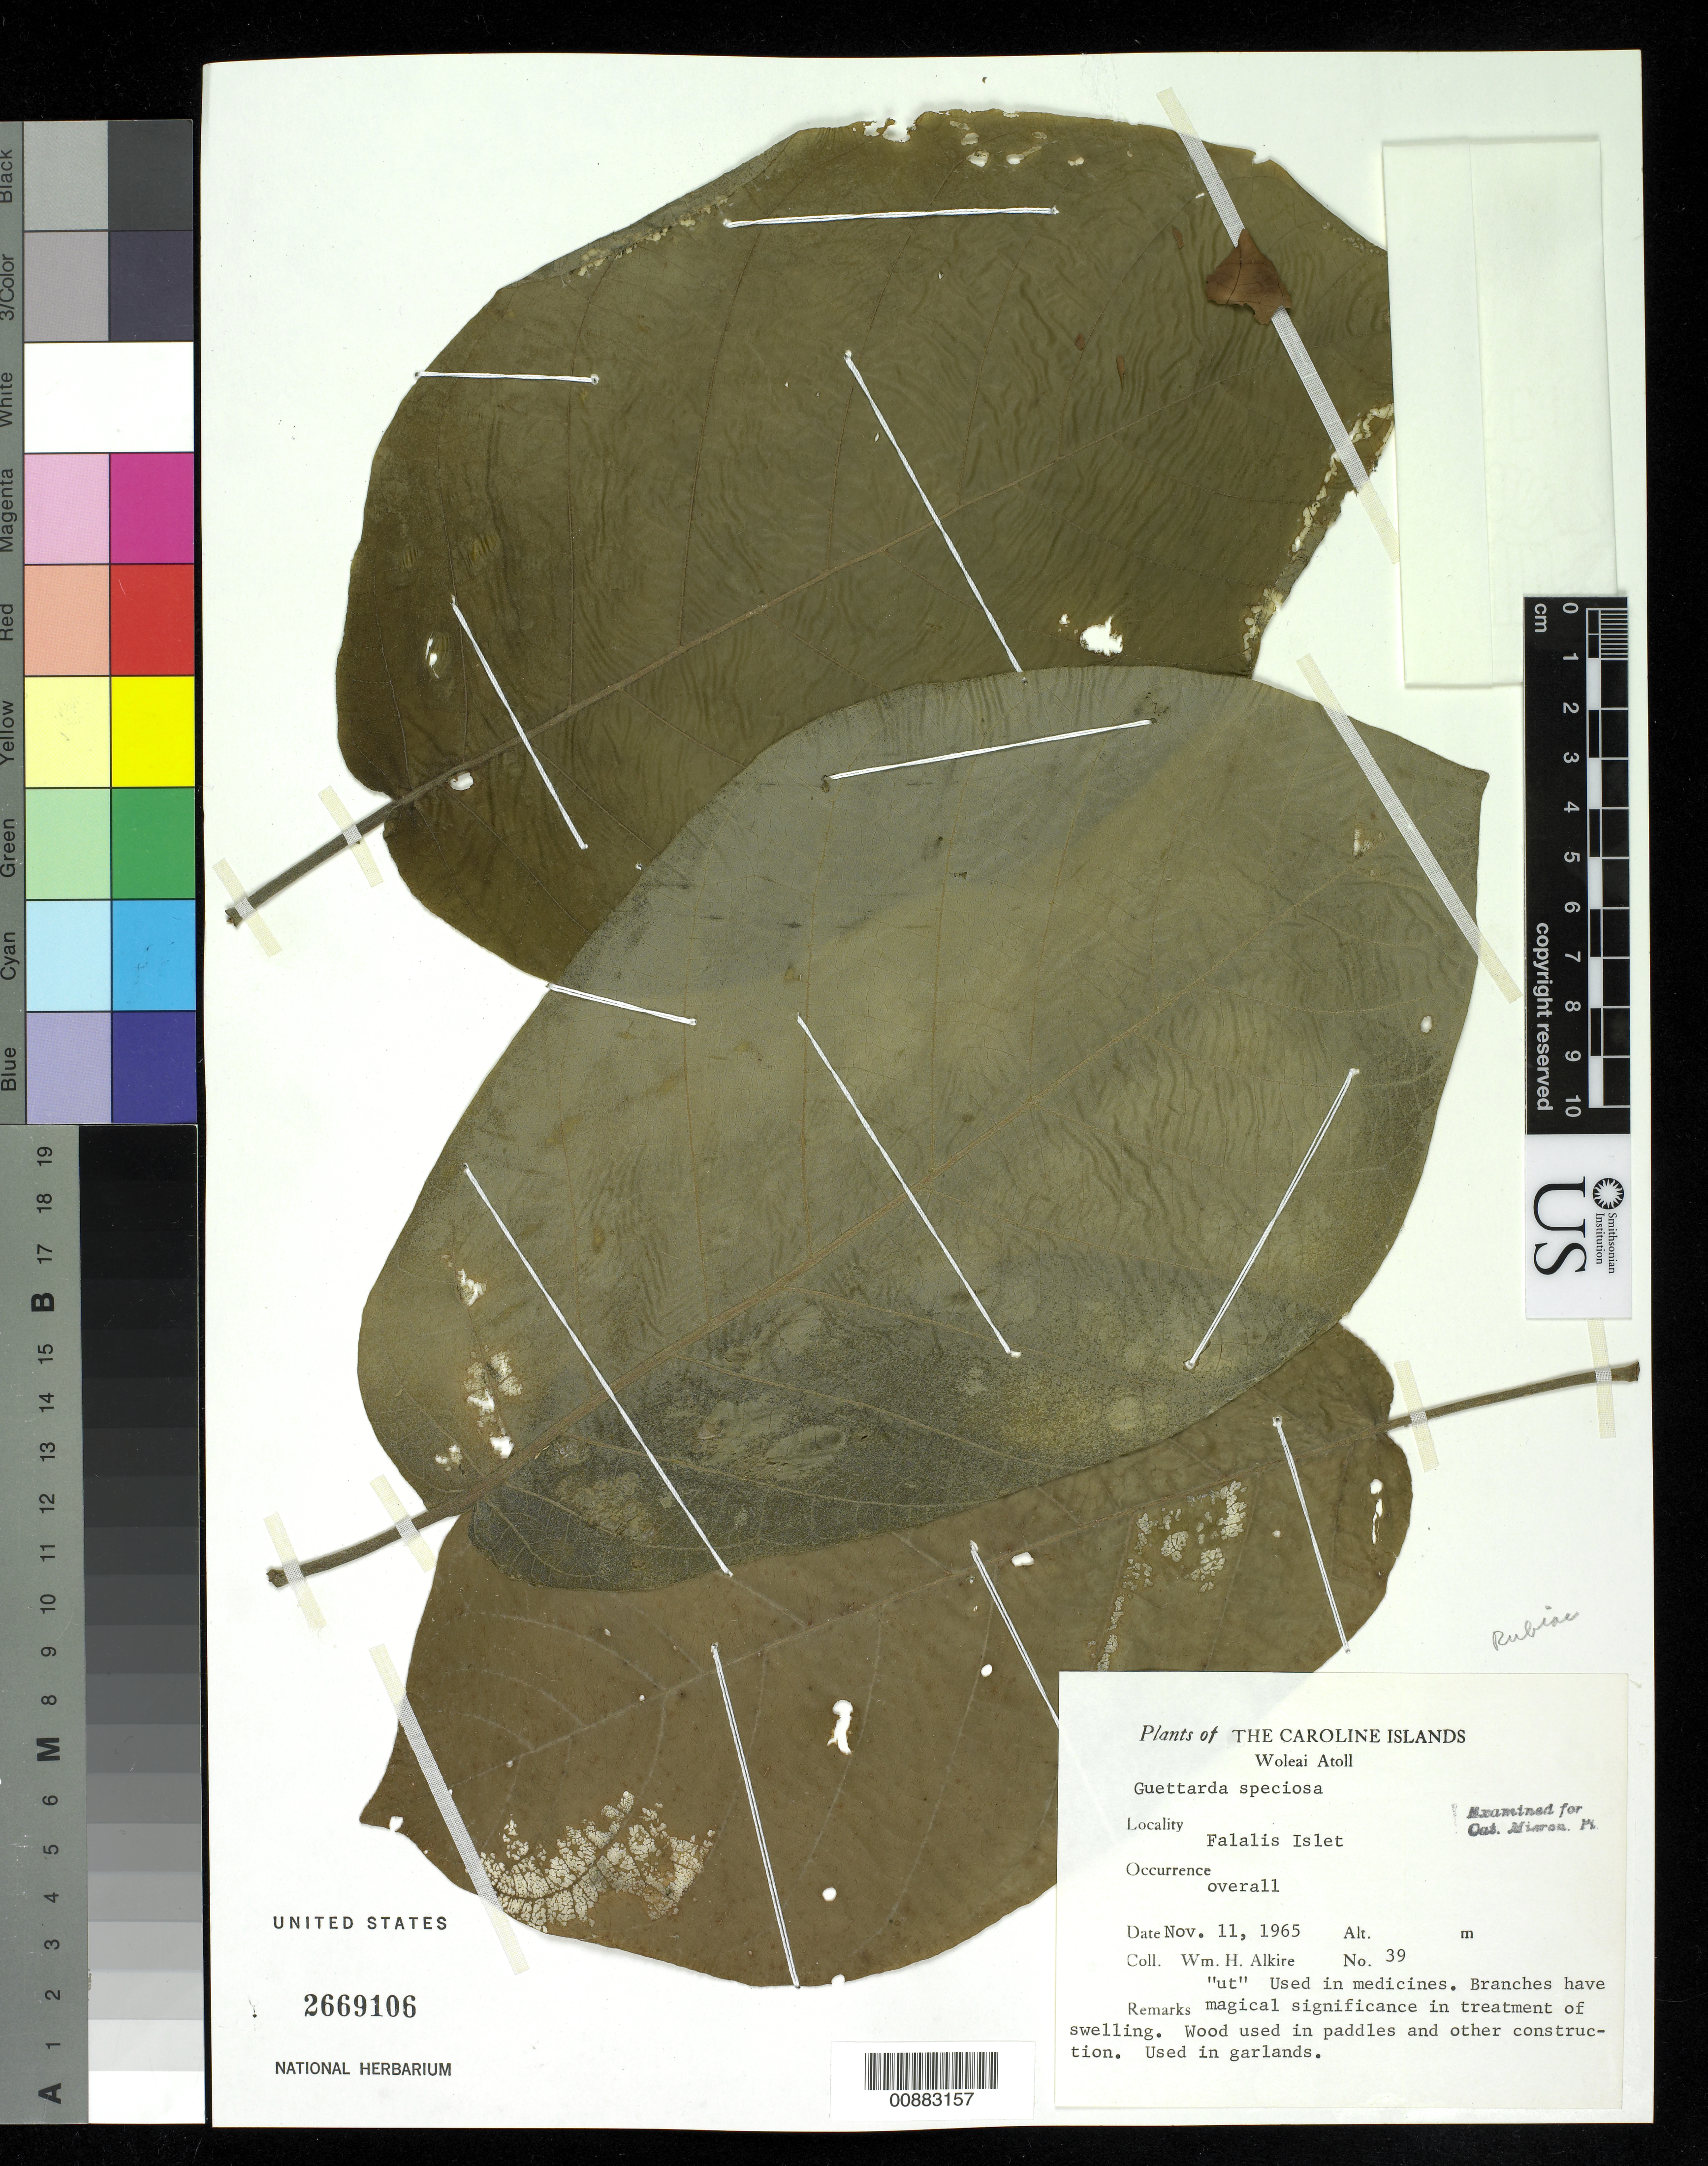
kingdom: Plantae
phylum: Tracheophyta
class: Magnoliopsida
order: Gentianales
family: Rubiaceae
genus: Guettarda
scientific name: Guettarda speciosa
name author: L.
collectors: W. Alkire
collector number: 39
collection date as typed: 11 Nov 1965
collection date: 1965-11-11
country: Micronesia, Federated States of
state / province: Yap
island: Woleai Atoll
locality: Falalis Islet, Woleai*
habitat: overall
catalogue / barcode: US 2669106